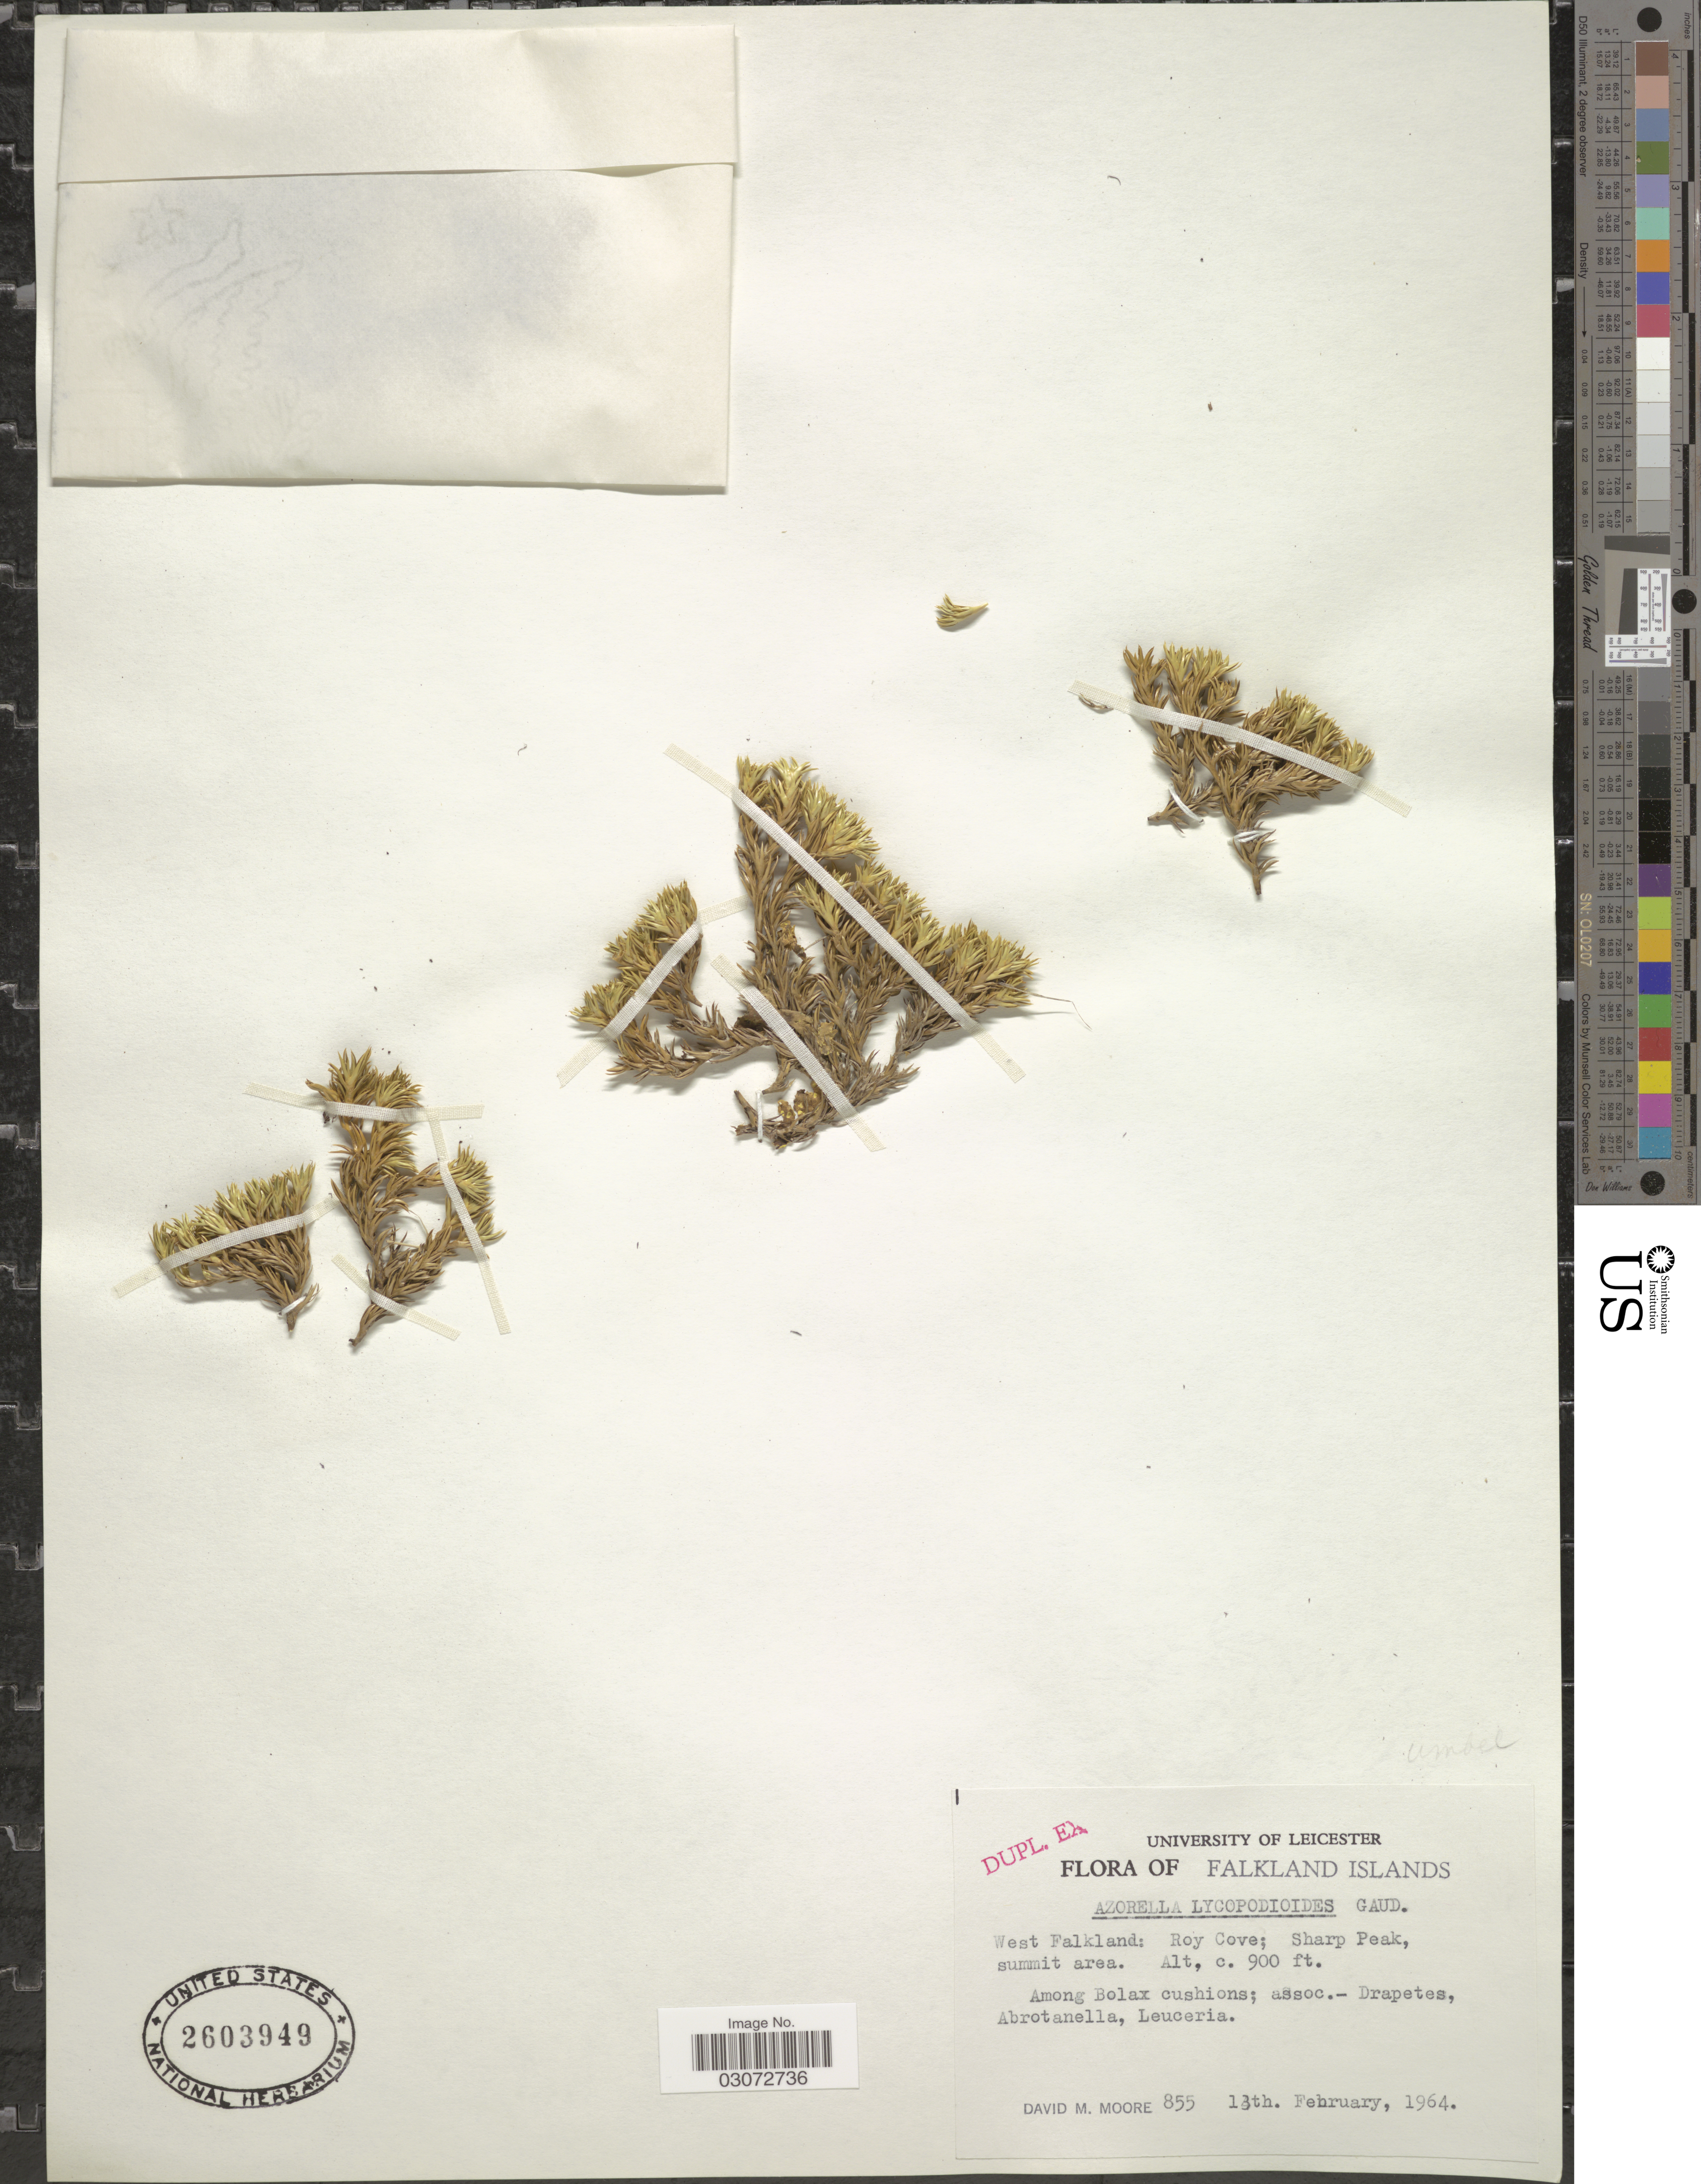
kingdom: Plantae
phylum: Tracheophyta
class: Magnoliopsida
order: Apiales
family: Apiaceae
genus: Azorella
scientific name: Azorella lycopodioides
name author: Gaudich.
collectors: D. Moore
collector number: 855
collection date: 1964-02-13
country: Falkland Islands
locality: West Falkland: Roy Cove; Sharp Peak, summit area.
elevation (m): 274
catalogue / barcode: US 2603949